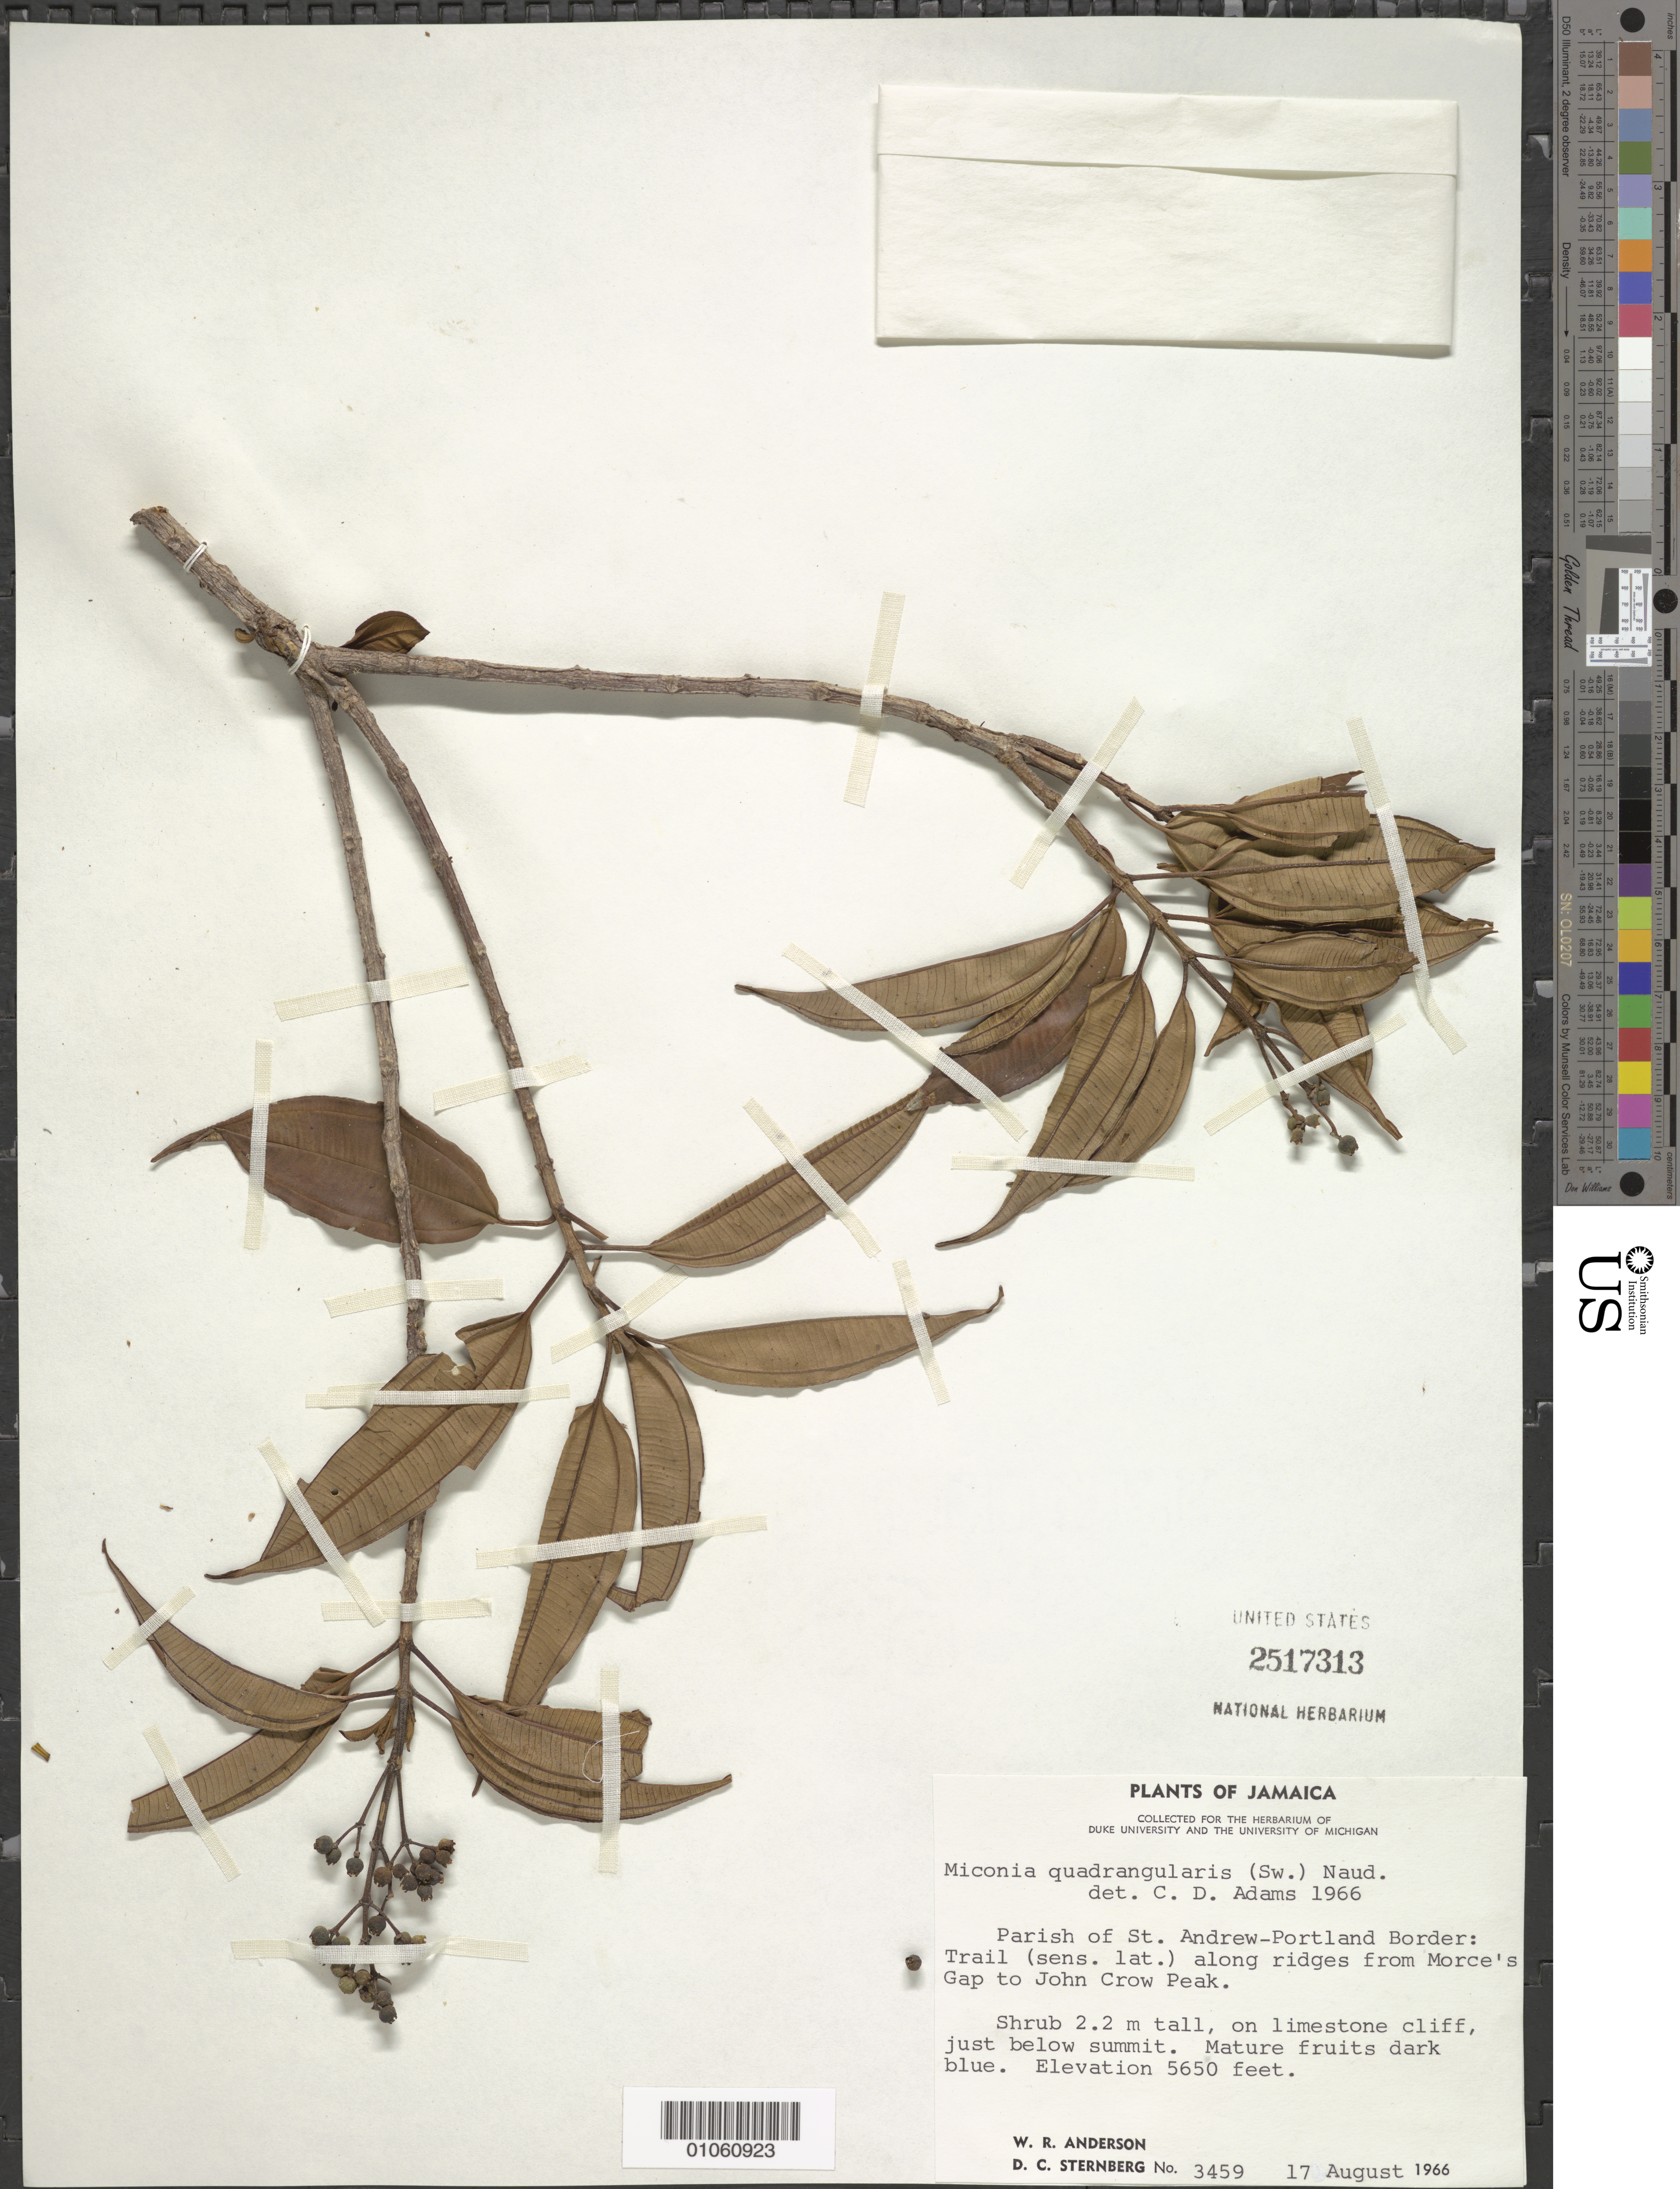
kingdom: Plantae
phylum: Tracheophyta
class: Magnoliopsida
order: Myrtales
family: Melastomataceae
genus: Miconia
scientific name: Miconia quadrangularis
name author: (Sw.) Naudin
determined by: Adams, C. D.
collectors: W. R. Anderson & D. Sternberg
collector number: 3459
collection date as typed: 17 Aug 1966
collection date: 1966-08-17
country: Jamaica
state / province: Saint Andrew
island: Jamaica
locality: St. Andrew-Portland Border; trail (sens. Lat.) along ridges from Morce's Gap to John Crow Peak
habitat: On limestone cliff, just below summit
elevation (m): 1722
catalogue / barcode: US 2517313